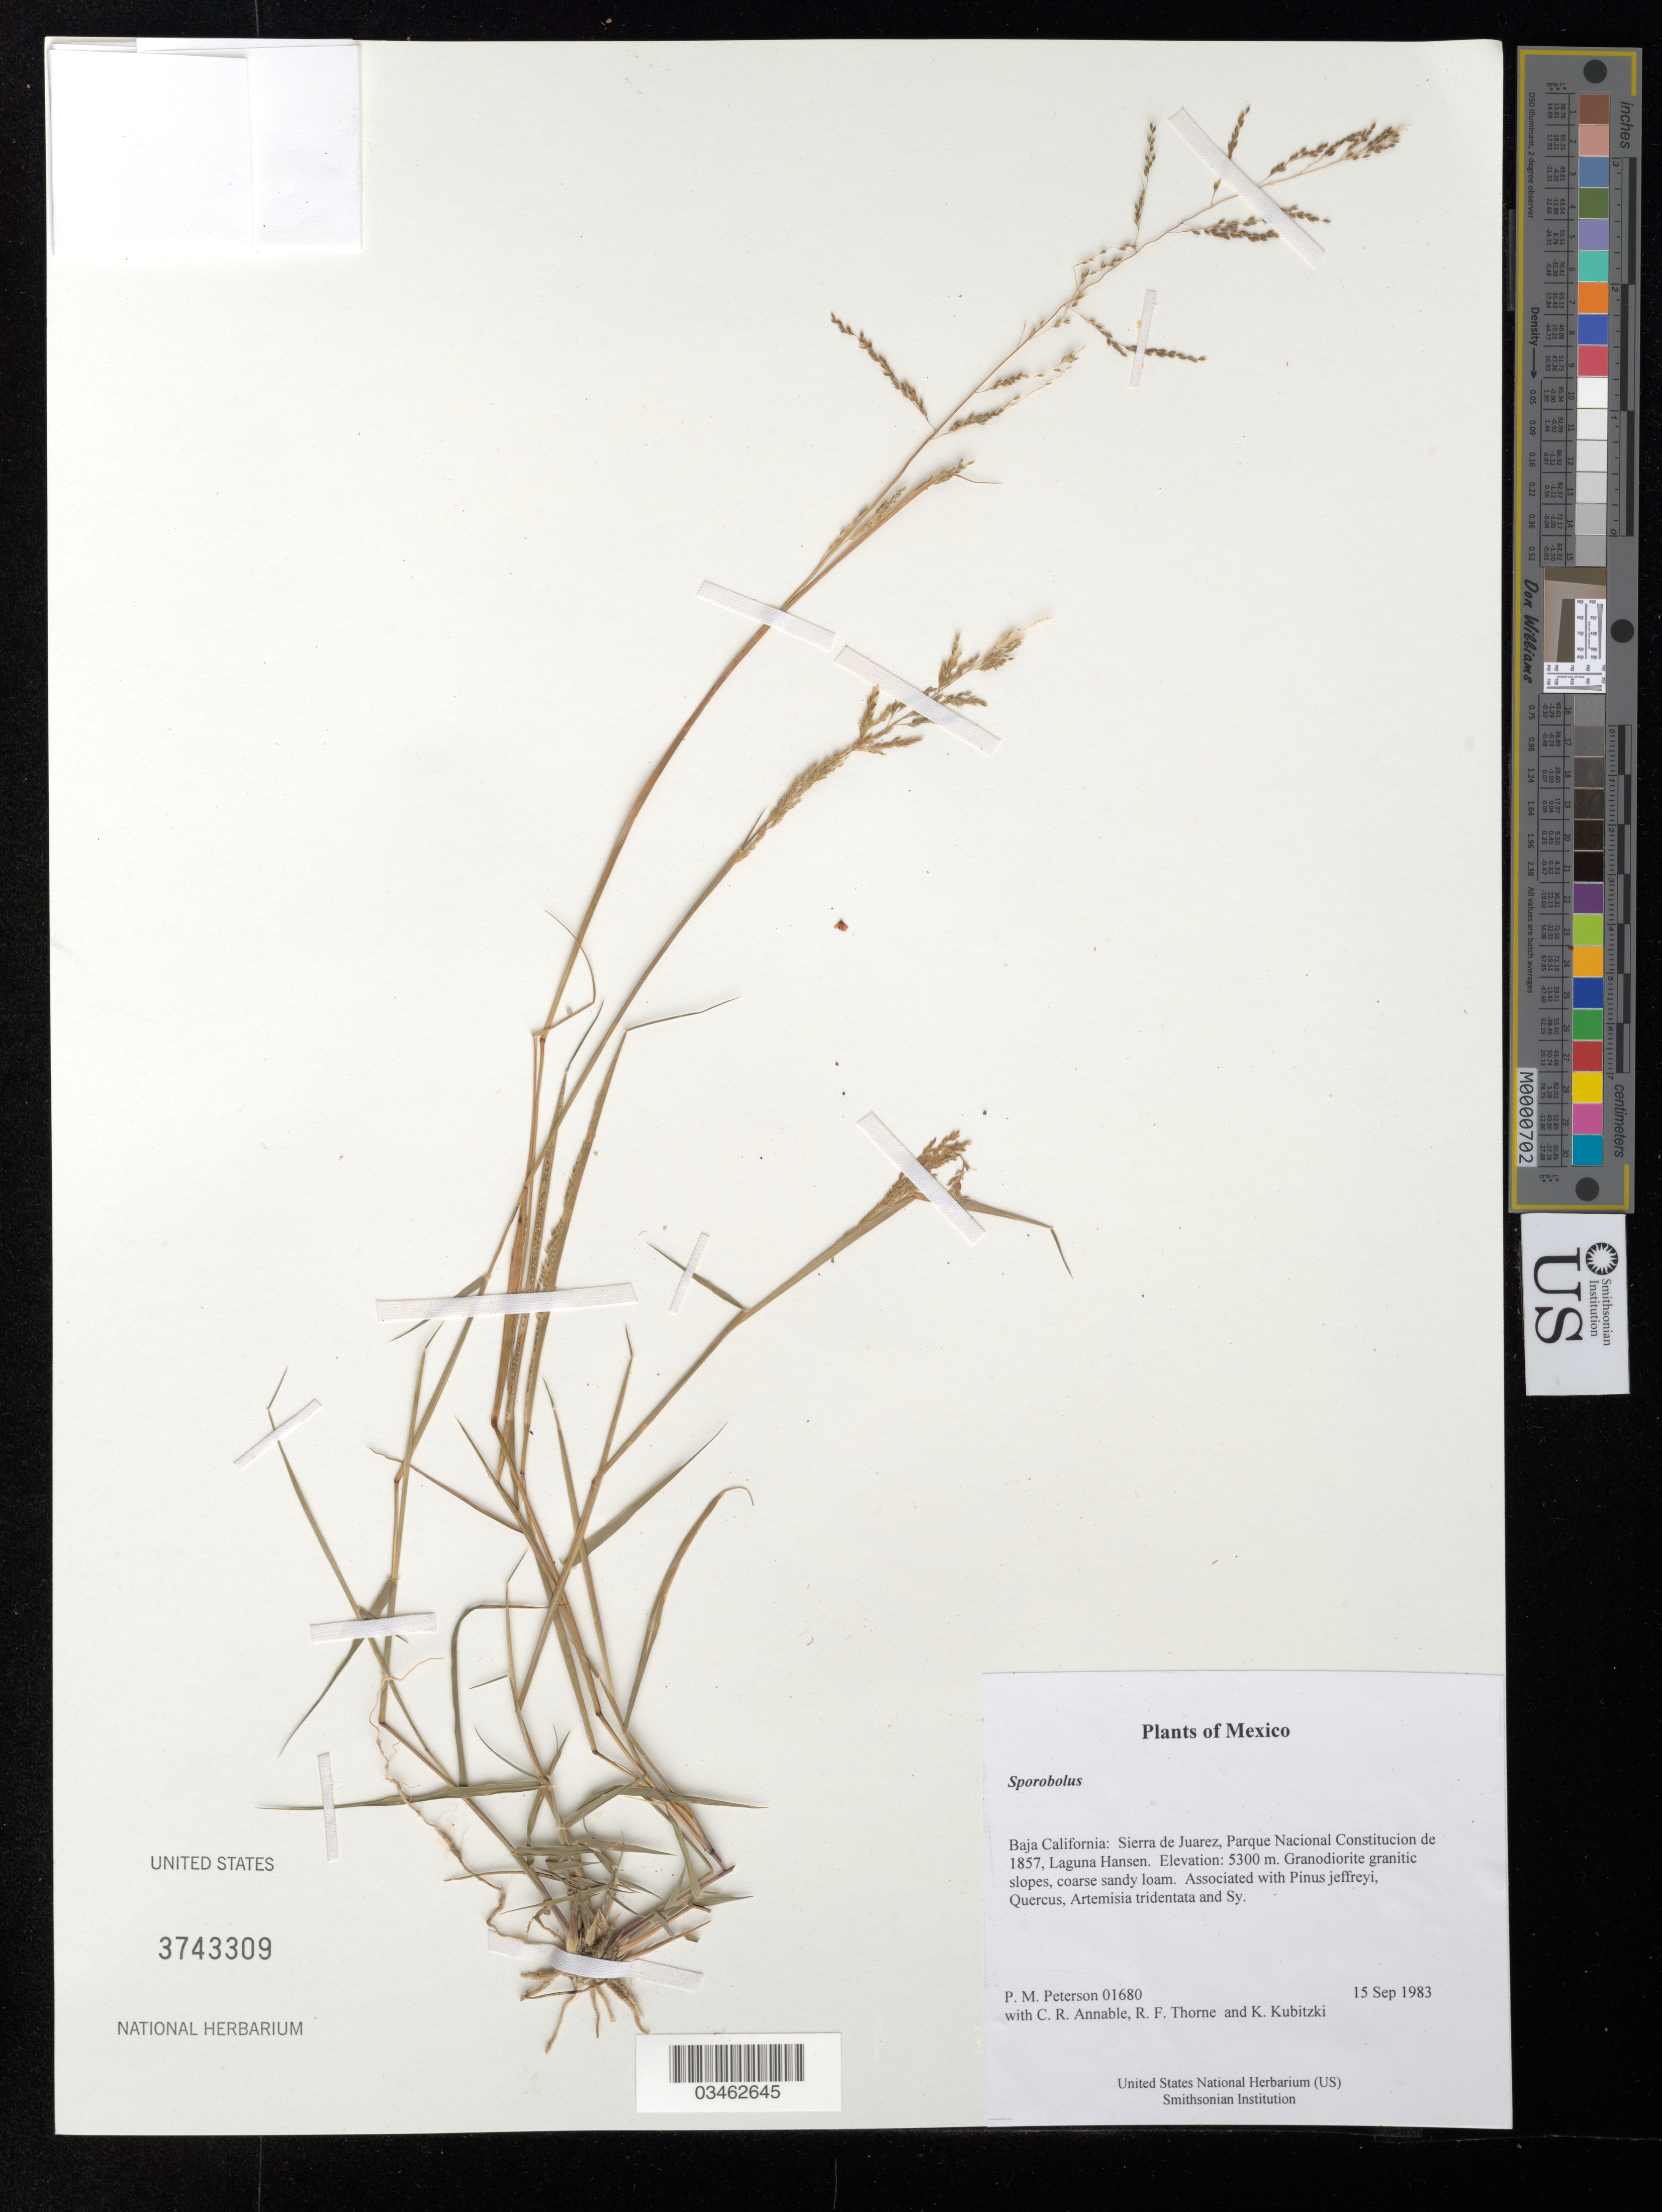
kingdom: Plantae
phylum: Tracheophyta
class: Liliopsida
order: Poales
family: Poaceae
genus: Sporobolus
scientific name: Sporobolus sp.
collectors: P. M. Peterson, C. R. Annable, R. F. Thorne & K. Kubitzki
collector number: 01680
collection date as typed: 15 Sep 1983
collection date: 1983-09-15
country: Mexico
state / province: Baja California Norte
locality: Sierra de Juarez, Parque Nacional Constitucion de 1857, Laguna Hansen.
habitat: Granodiorite granitic slopes, coarse sandy loam. Associated with Pinus jeffreyi, Quercus, Artemisia tridentata and Sy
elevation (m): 5300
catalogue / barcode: US 3743309